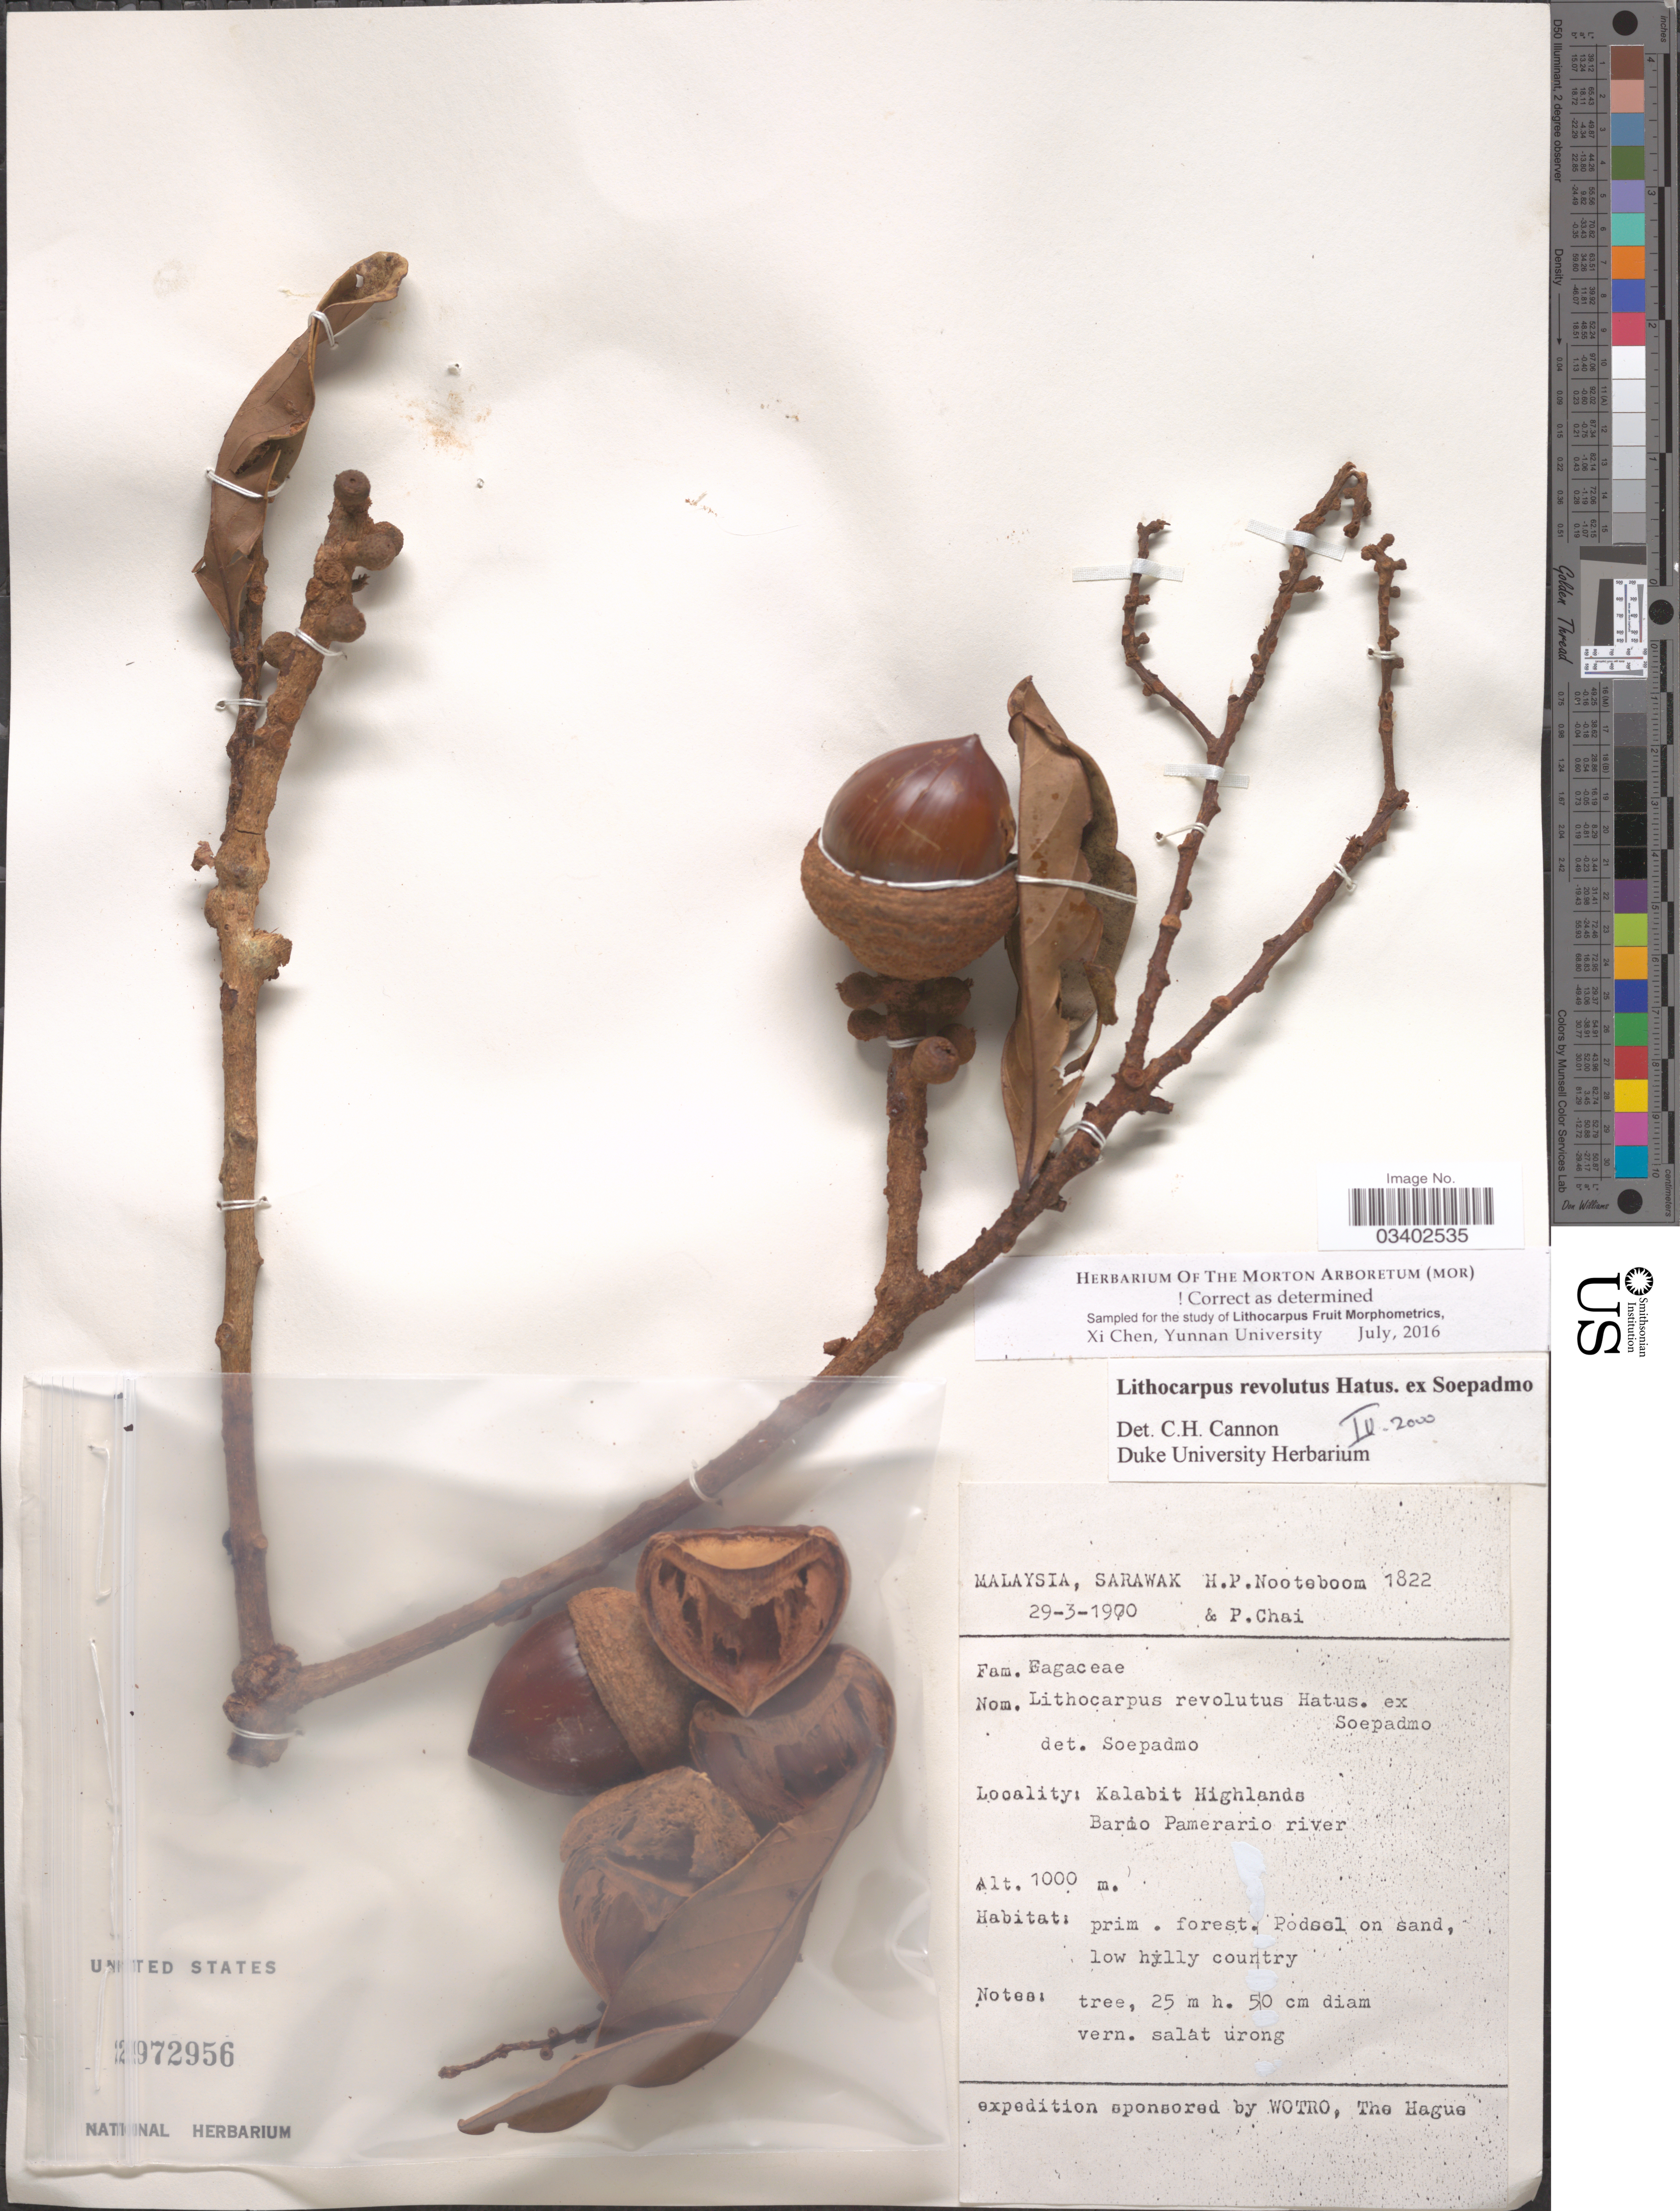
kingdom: Plantae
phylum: Tracheophyta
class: Magnoliopsida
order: Fagales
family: Fagaceae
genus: Lithocarpus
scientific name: Lithocarpus revolutus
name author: Hatus. ex Soepadmo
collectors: H. P. Nooteboom & P. Chai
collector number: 1822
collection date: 1970-03-29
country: Malaysia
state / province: Sarawak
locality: Kalabit Highlands. Bario Pamerario river.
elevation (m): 1000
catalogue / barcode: US 2972956